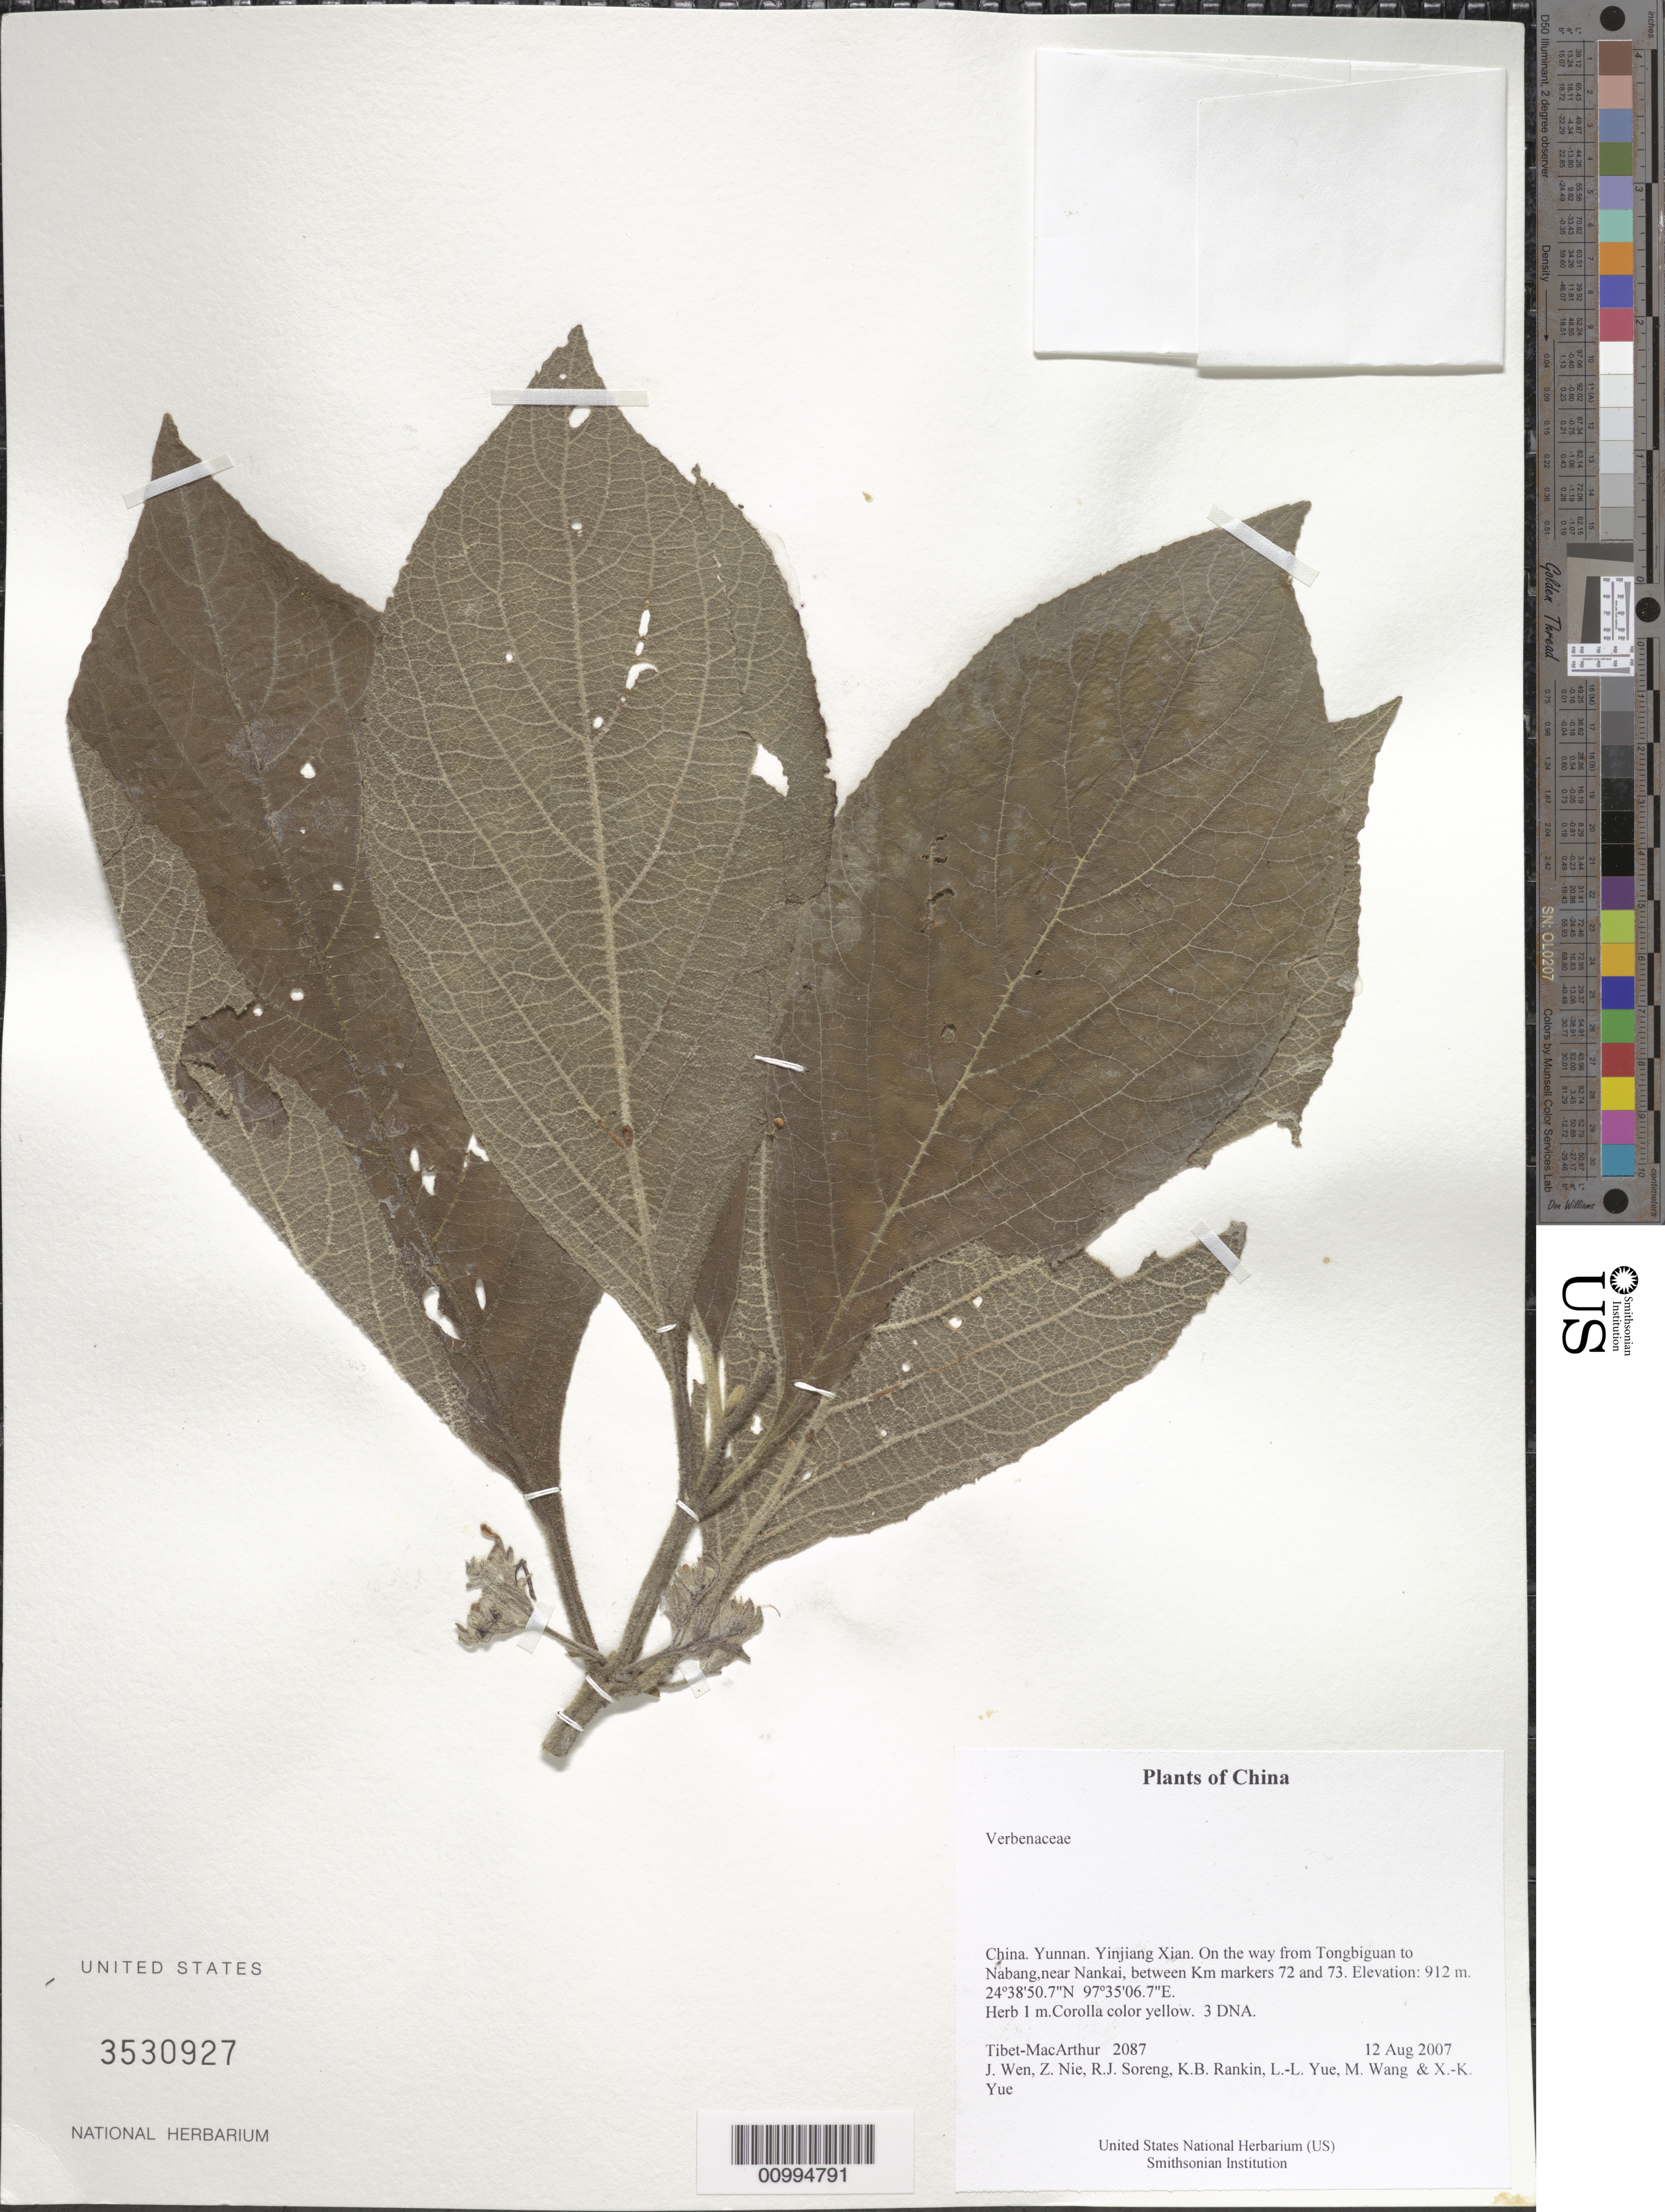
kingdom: Plantae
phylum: Tracheophyta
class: Magnoliopsida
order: Lamiales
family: Verbenaceae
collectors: Tibet-MacArthur, J. Wen, Z. Nie, R. J. Soreng, K. Rankin, L. Yue, M. Wang & X. Yue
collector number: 2087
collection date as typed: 12 Aug 2007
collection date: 2007-08-12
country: China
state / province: Yunnan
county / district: Yinjiang Xian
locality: On the way from Tongbiguan to Nabang,near Nankai, between Km markers 72 and 73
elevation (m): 912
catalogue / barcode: US 3530927